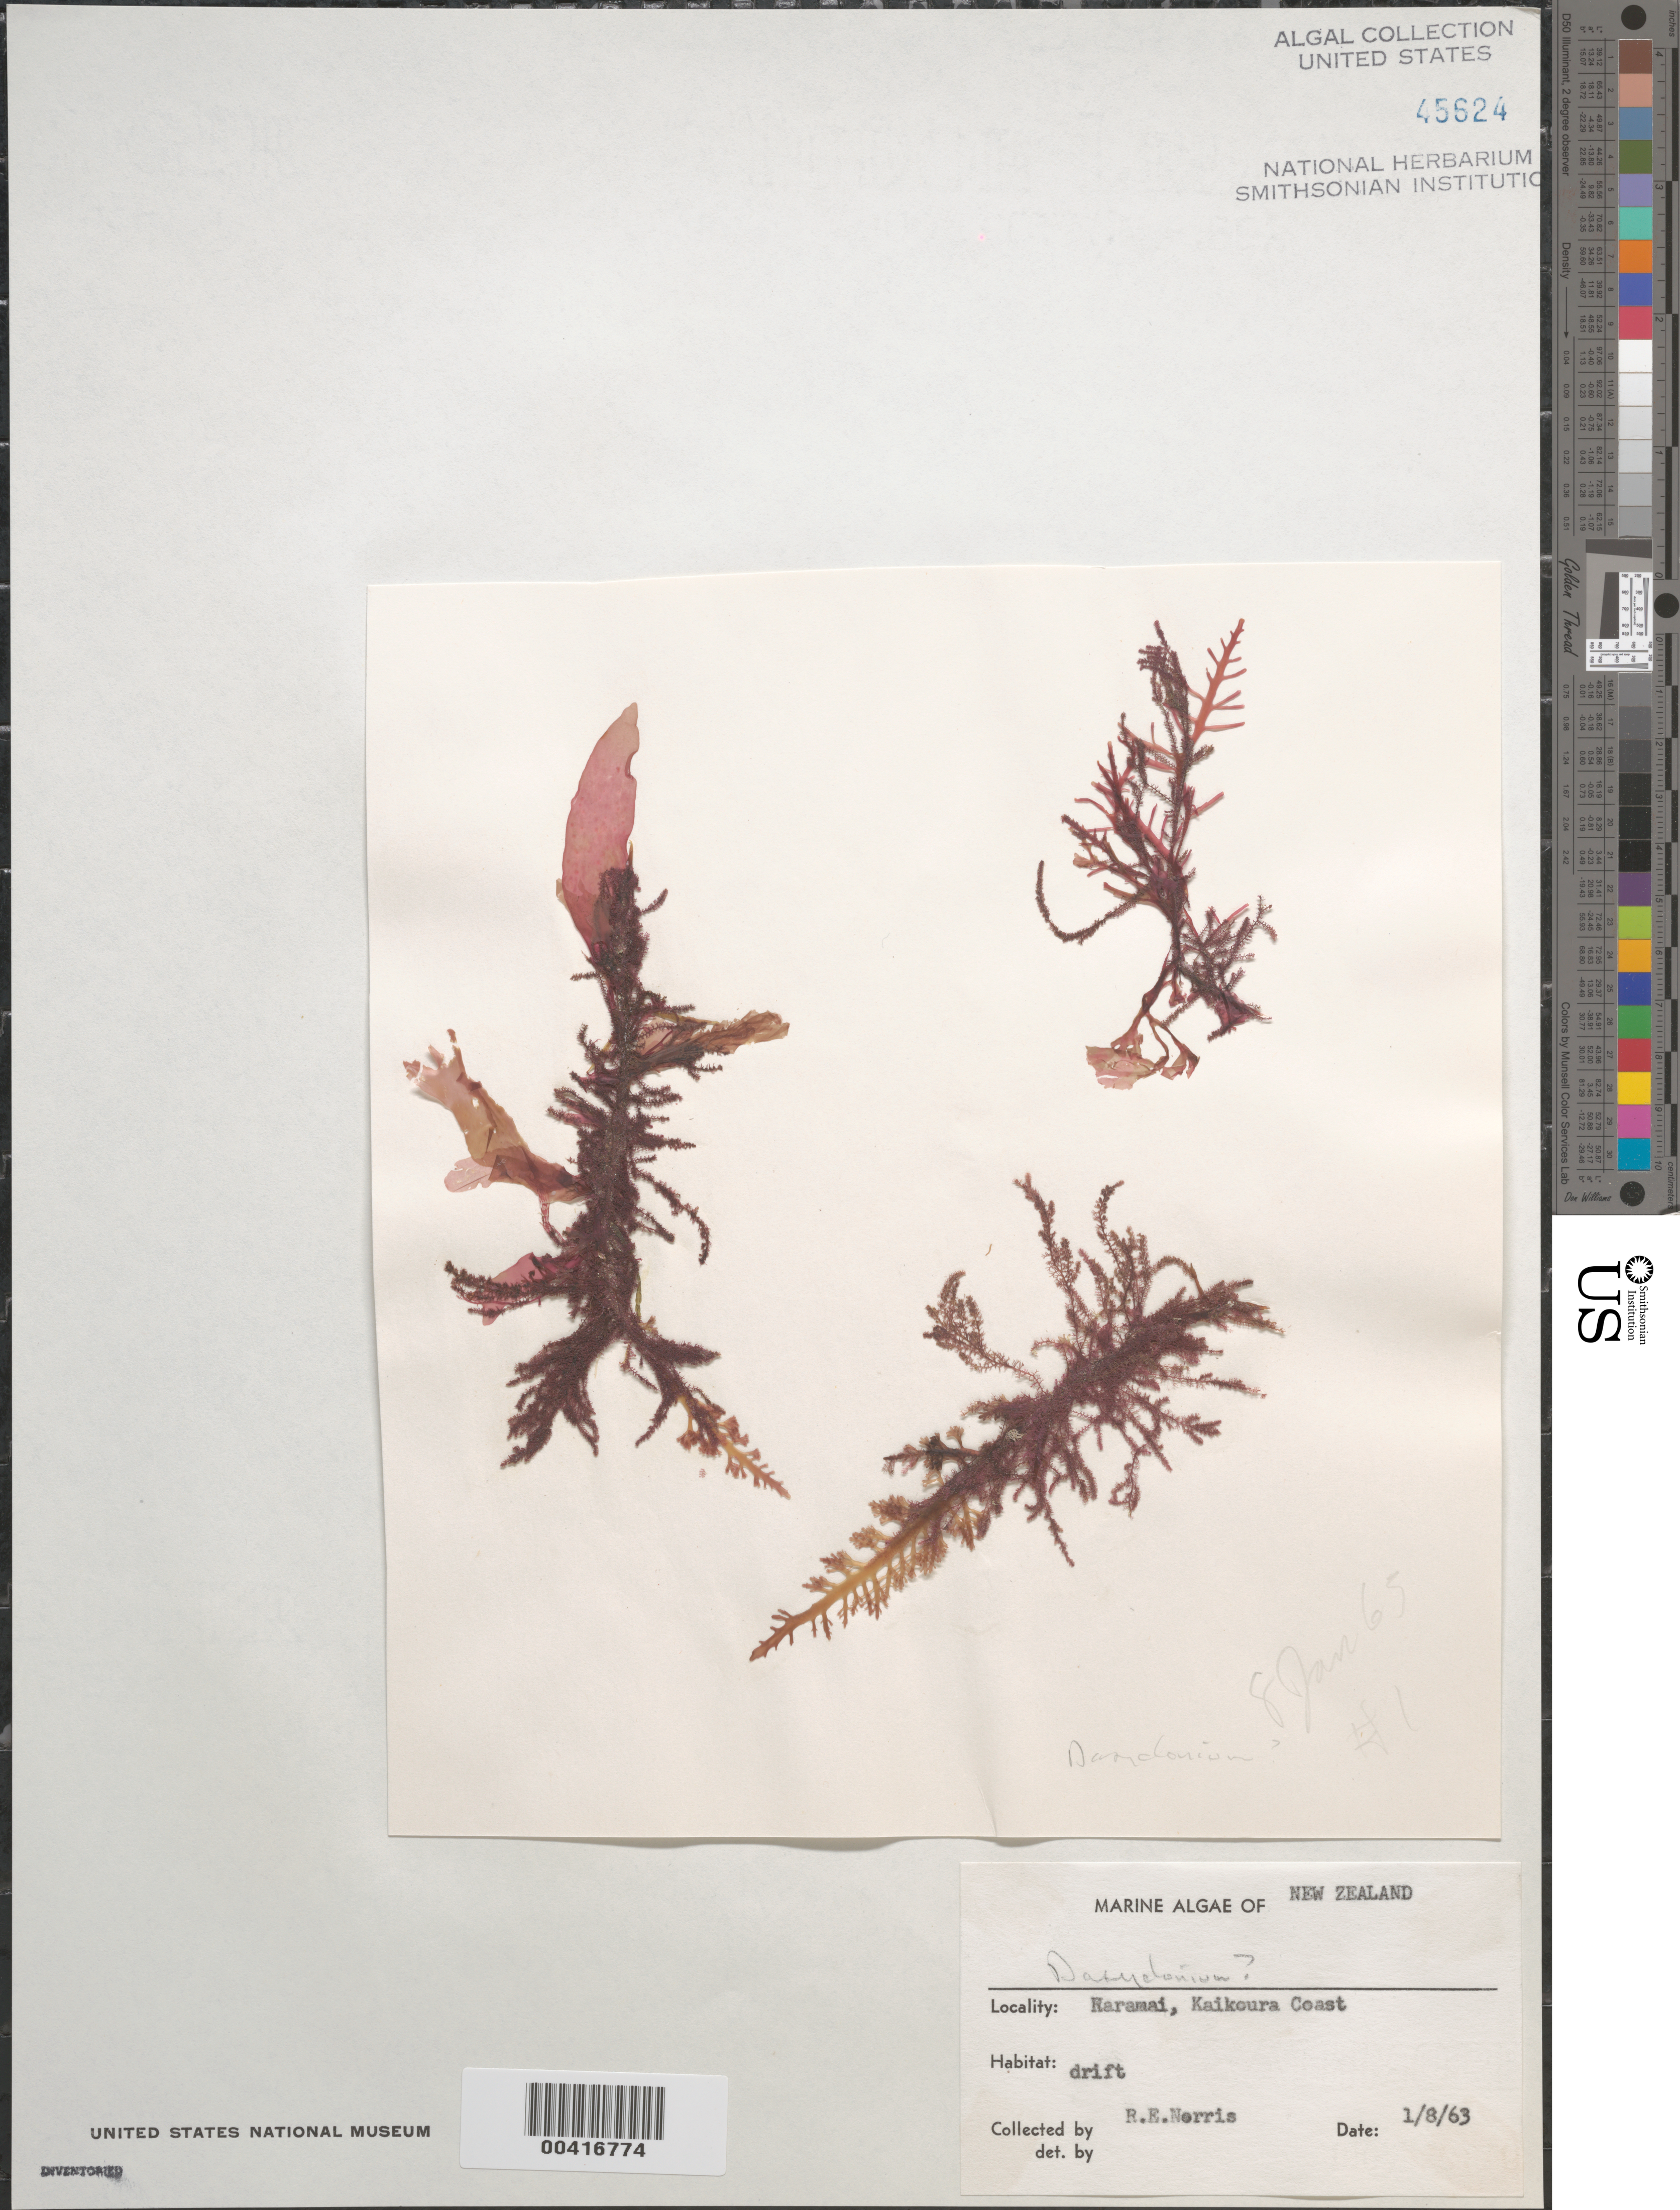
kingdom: Plantae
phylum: Rhodophyta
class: Florideophyceae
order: Ceramiales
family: Rhodomelaceae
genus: Dasyclonium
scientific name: Dasyclonium sp.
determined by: Norris, R. E.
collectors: R. E. Norris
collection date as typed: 08 Jan 1963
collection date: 1963-01-08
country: New Zealand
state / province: Canterbury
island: South Island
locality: Raramai, Kaikoura coast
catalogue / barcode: US 45624